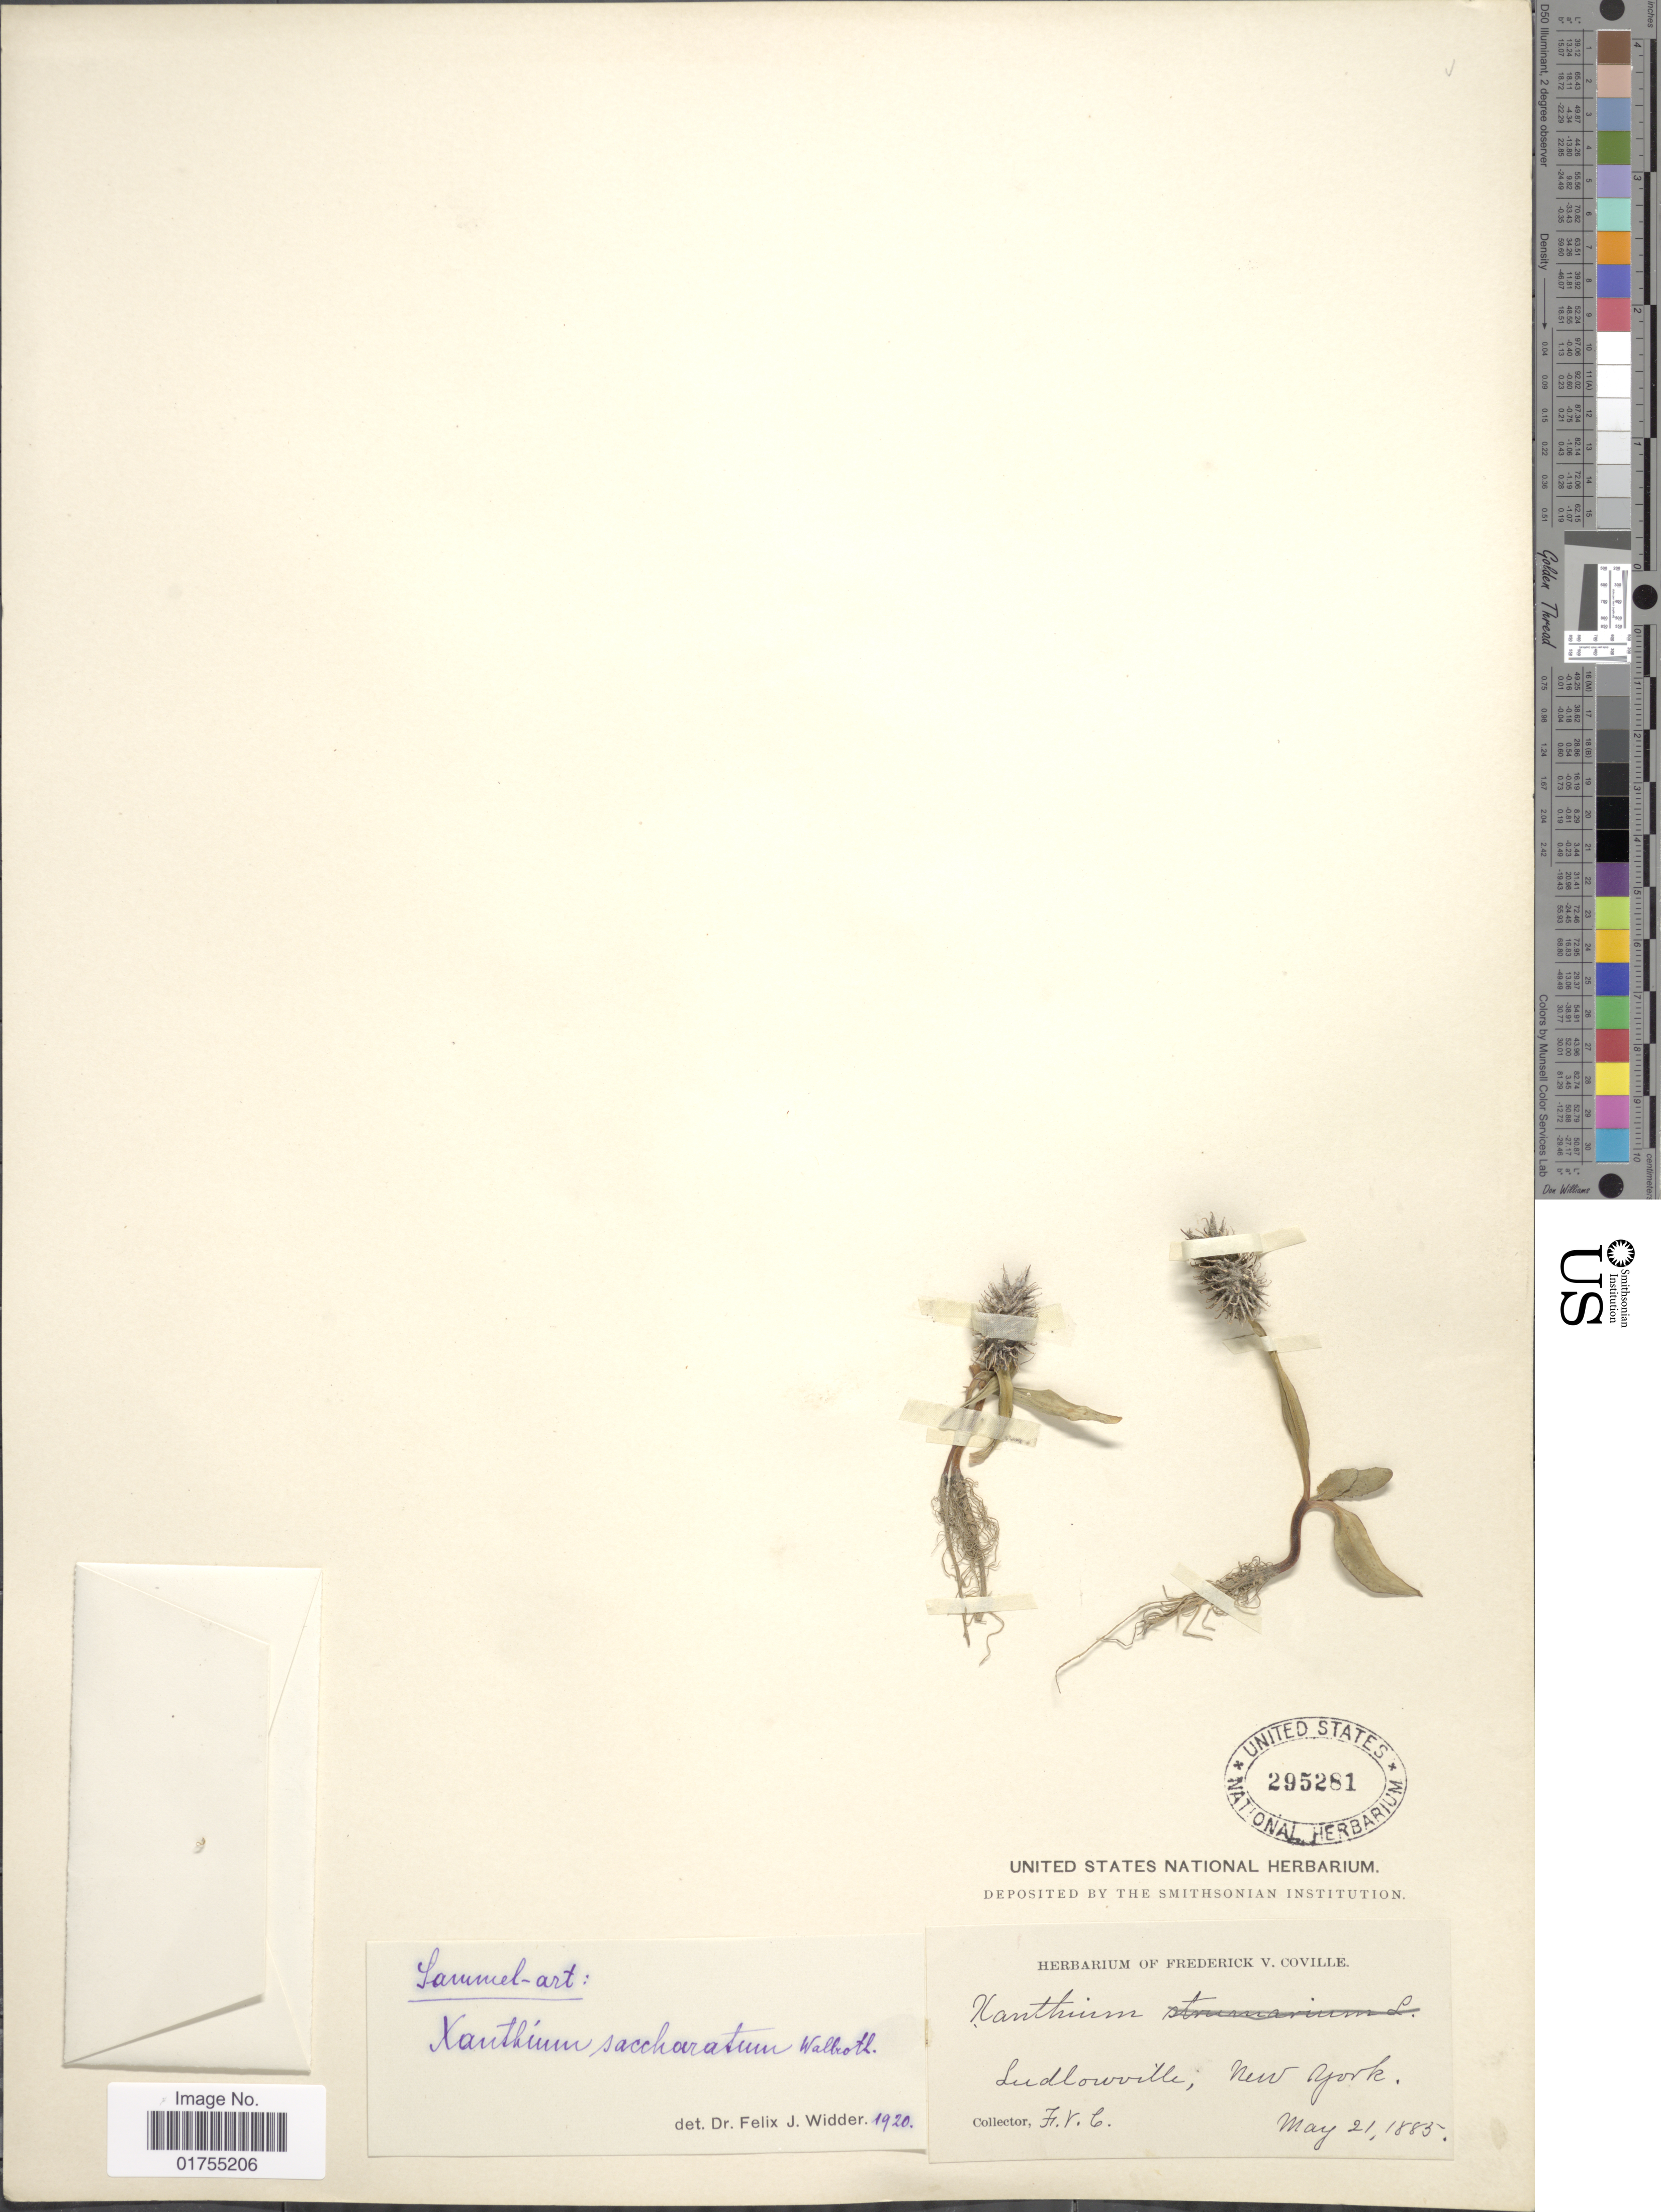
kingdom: Plantae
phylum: Tracheophyta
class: Magnoliopsida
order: Asterales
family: Asteraceae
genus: Xanthium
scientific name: Xanthium strumarium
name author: L.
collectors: F. V. Coville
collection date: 1885-05-21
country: United States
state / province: New York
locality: Ludlowville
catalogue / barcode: US 295281